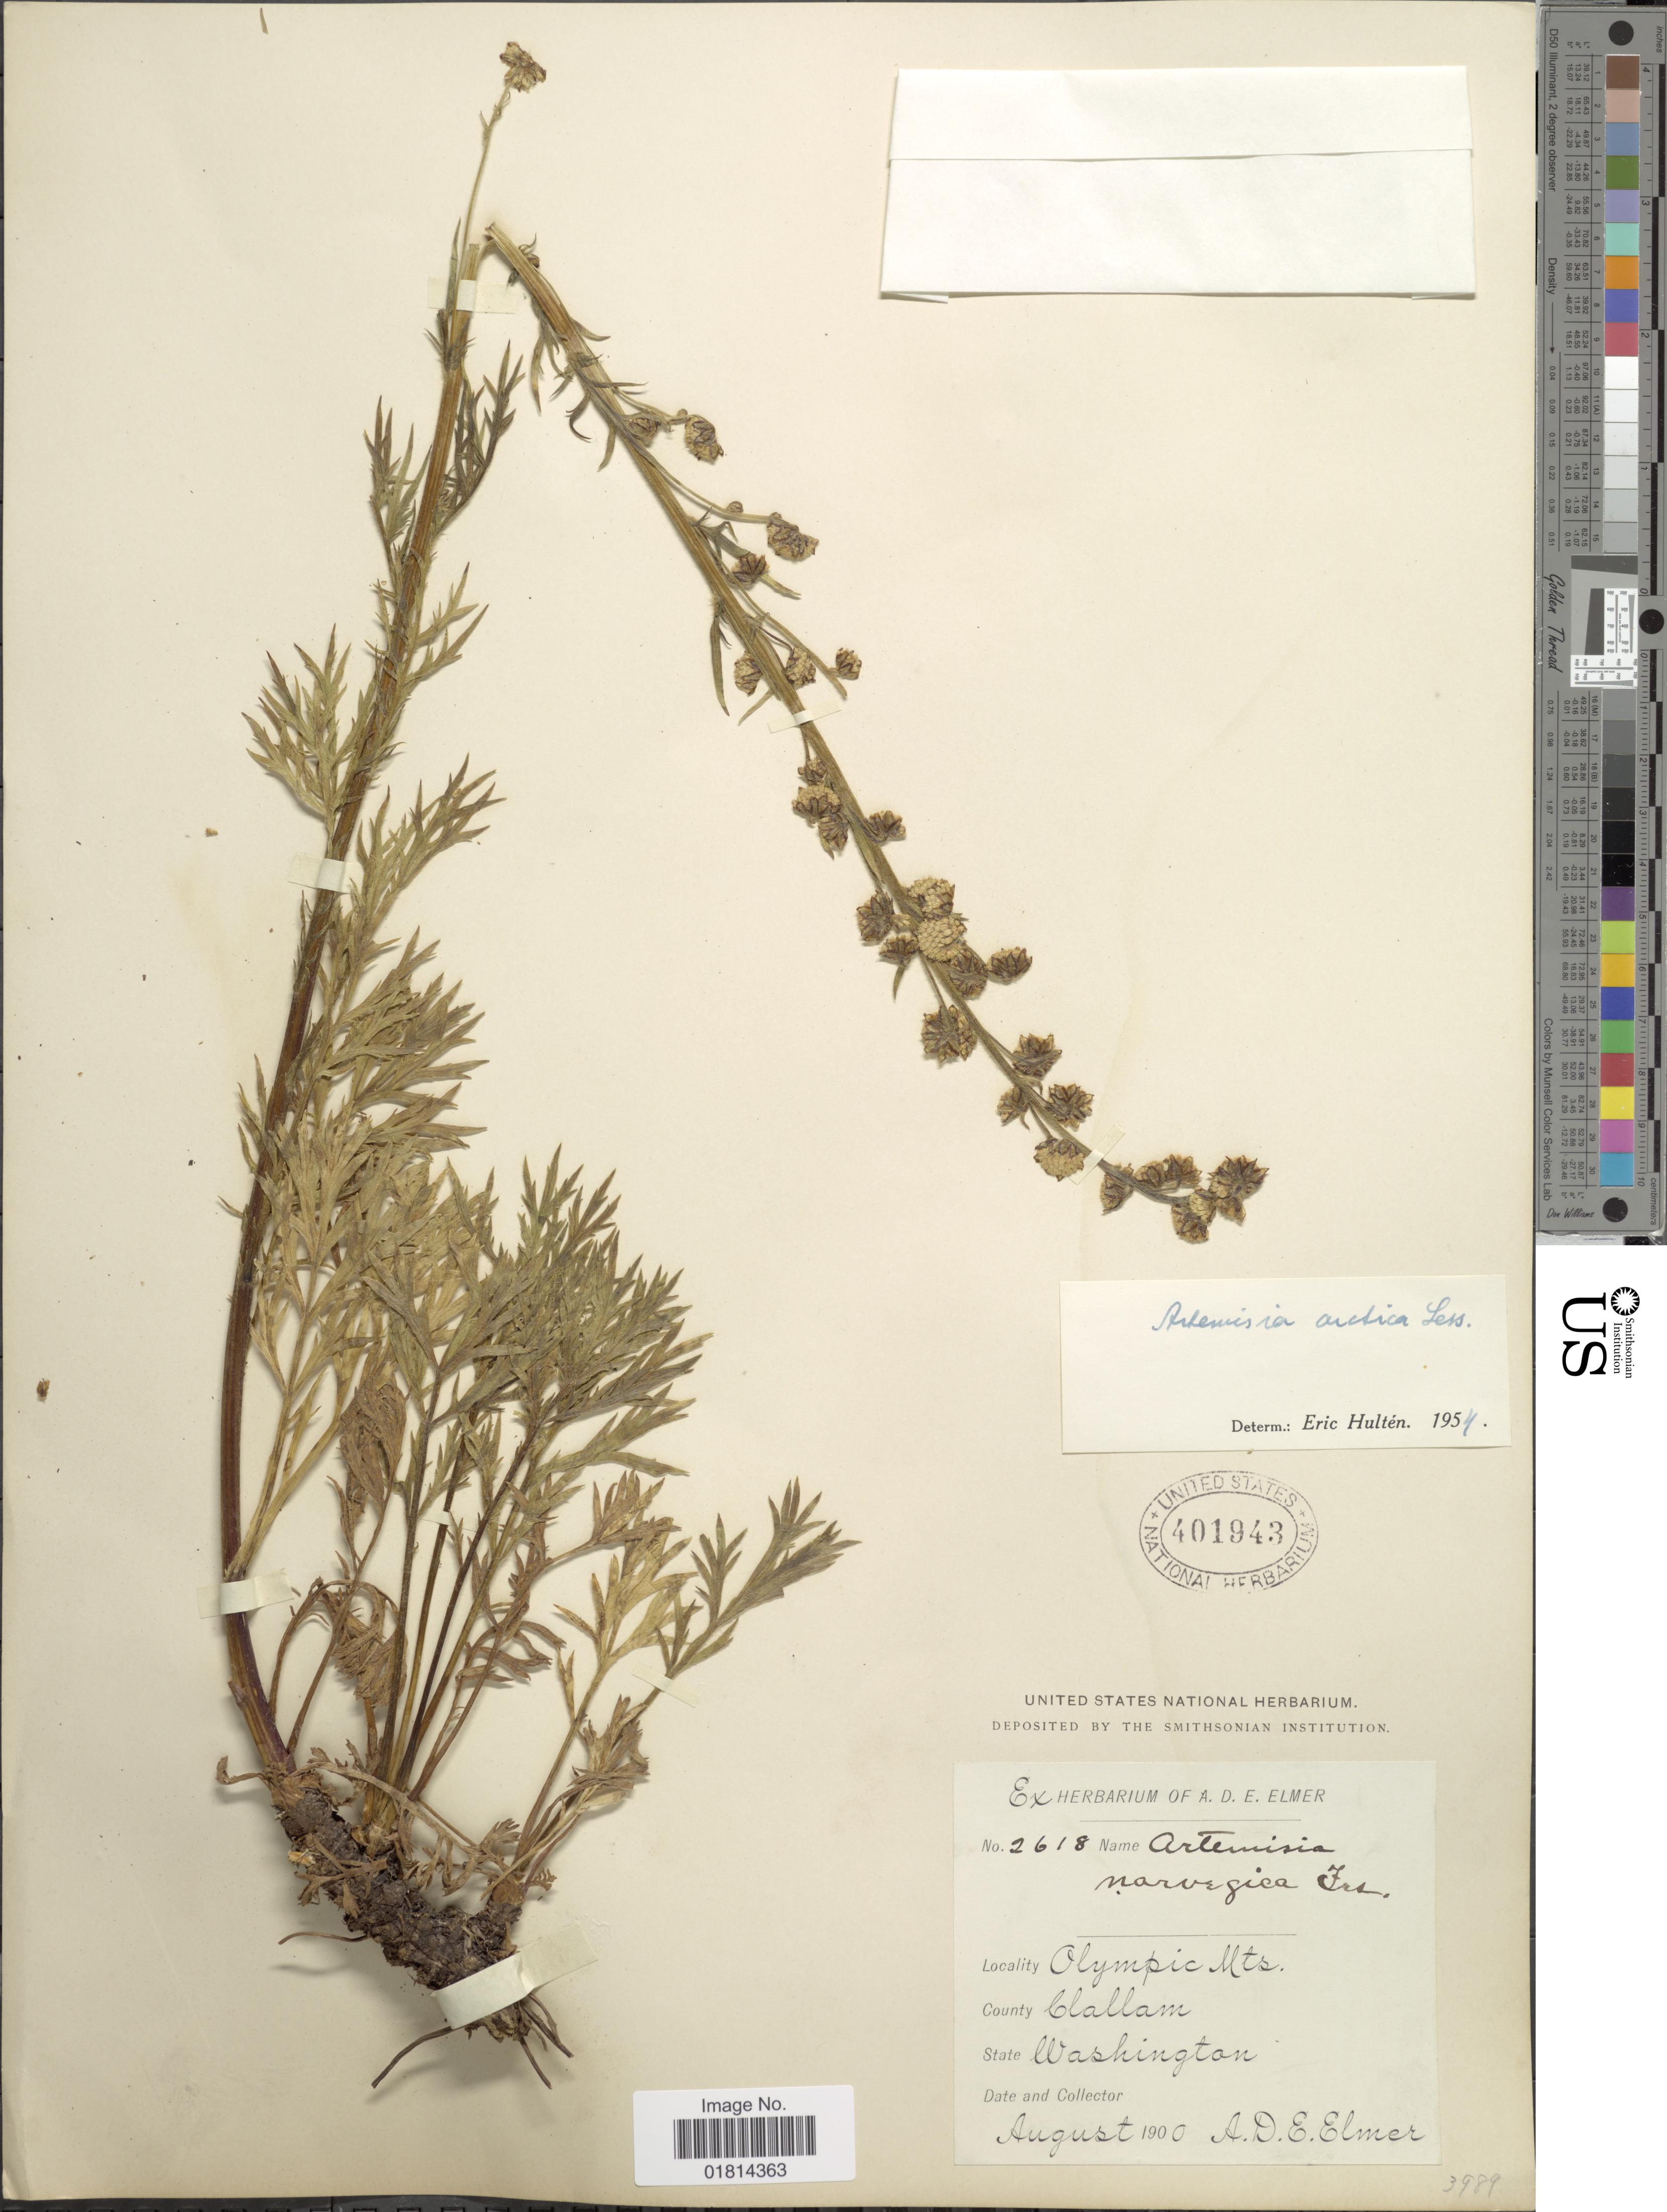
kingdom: Plantae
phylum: Tracheophyta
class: Magnoliopsida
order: Asterales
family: Asteraceae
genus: Artemisia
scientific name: Artemisia arctica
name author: Less.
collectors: A. D. E. Elmer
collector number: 2618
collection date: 1900-08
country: United States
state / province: Washington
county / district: Clallam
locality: Olympic Mts. County Clallam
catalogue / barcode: US 401943